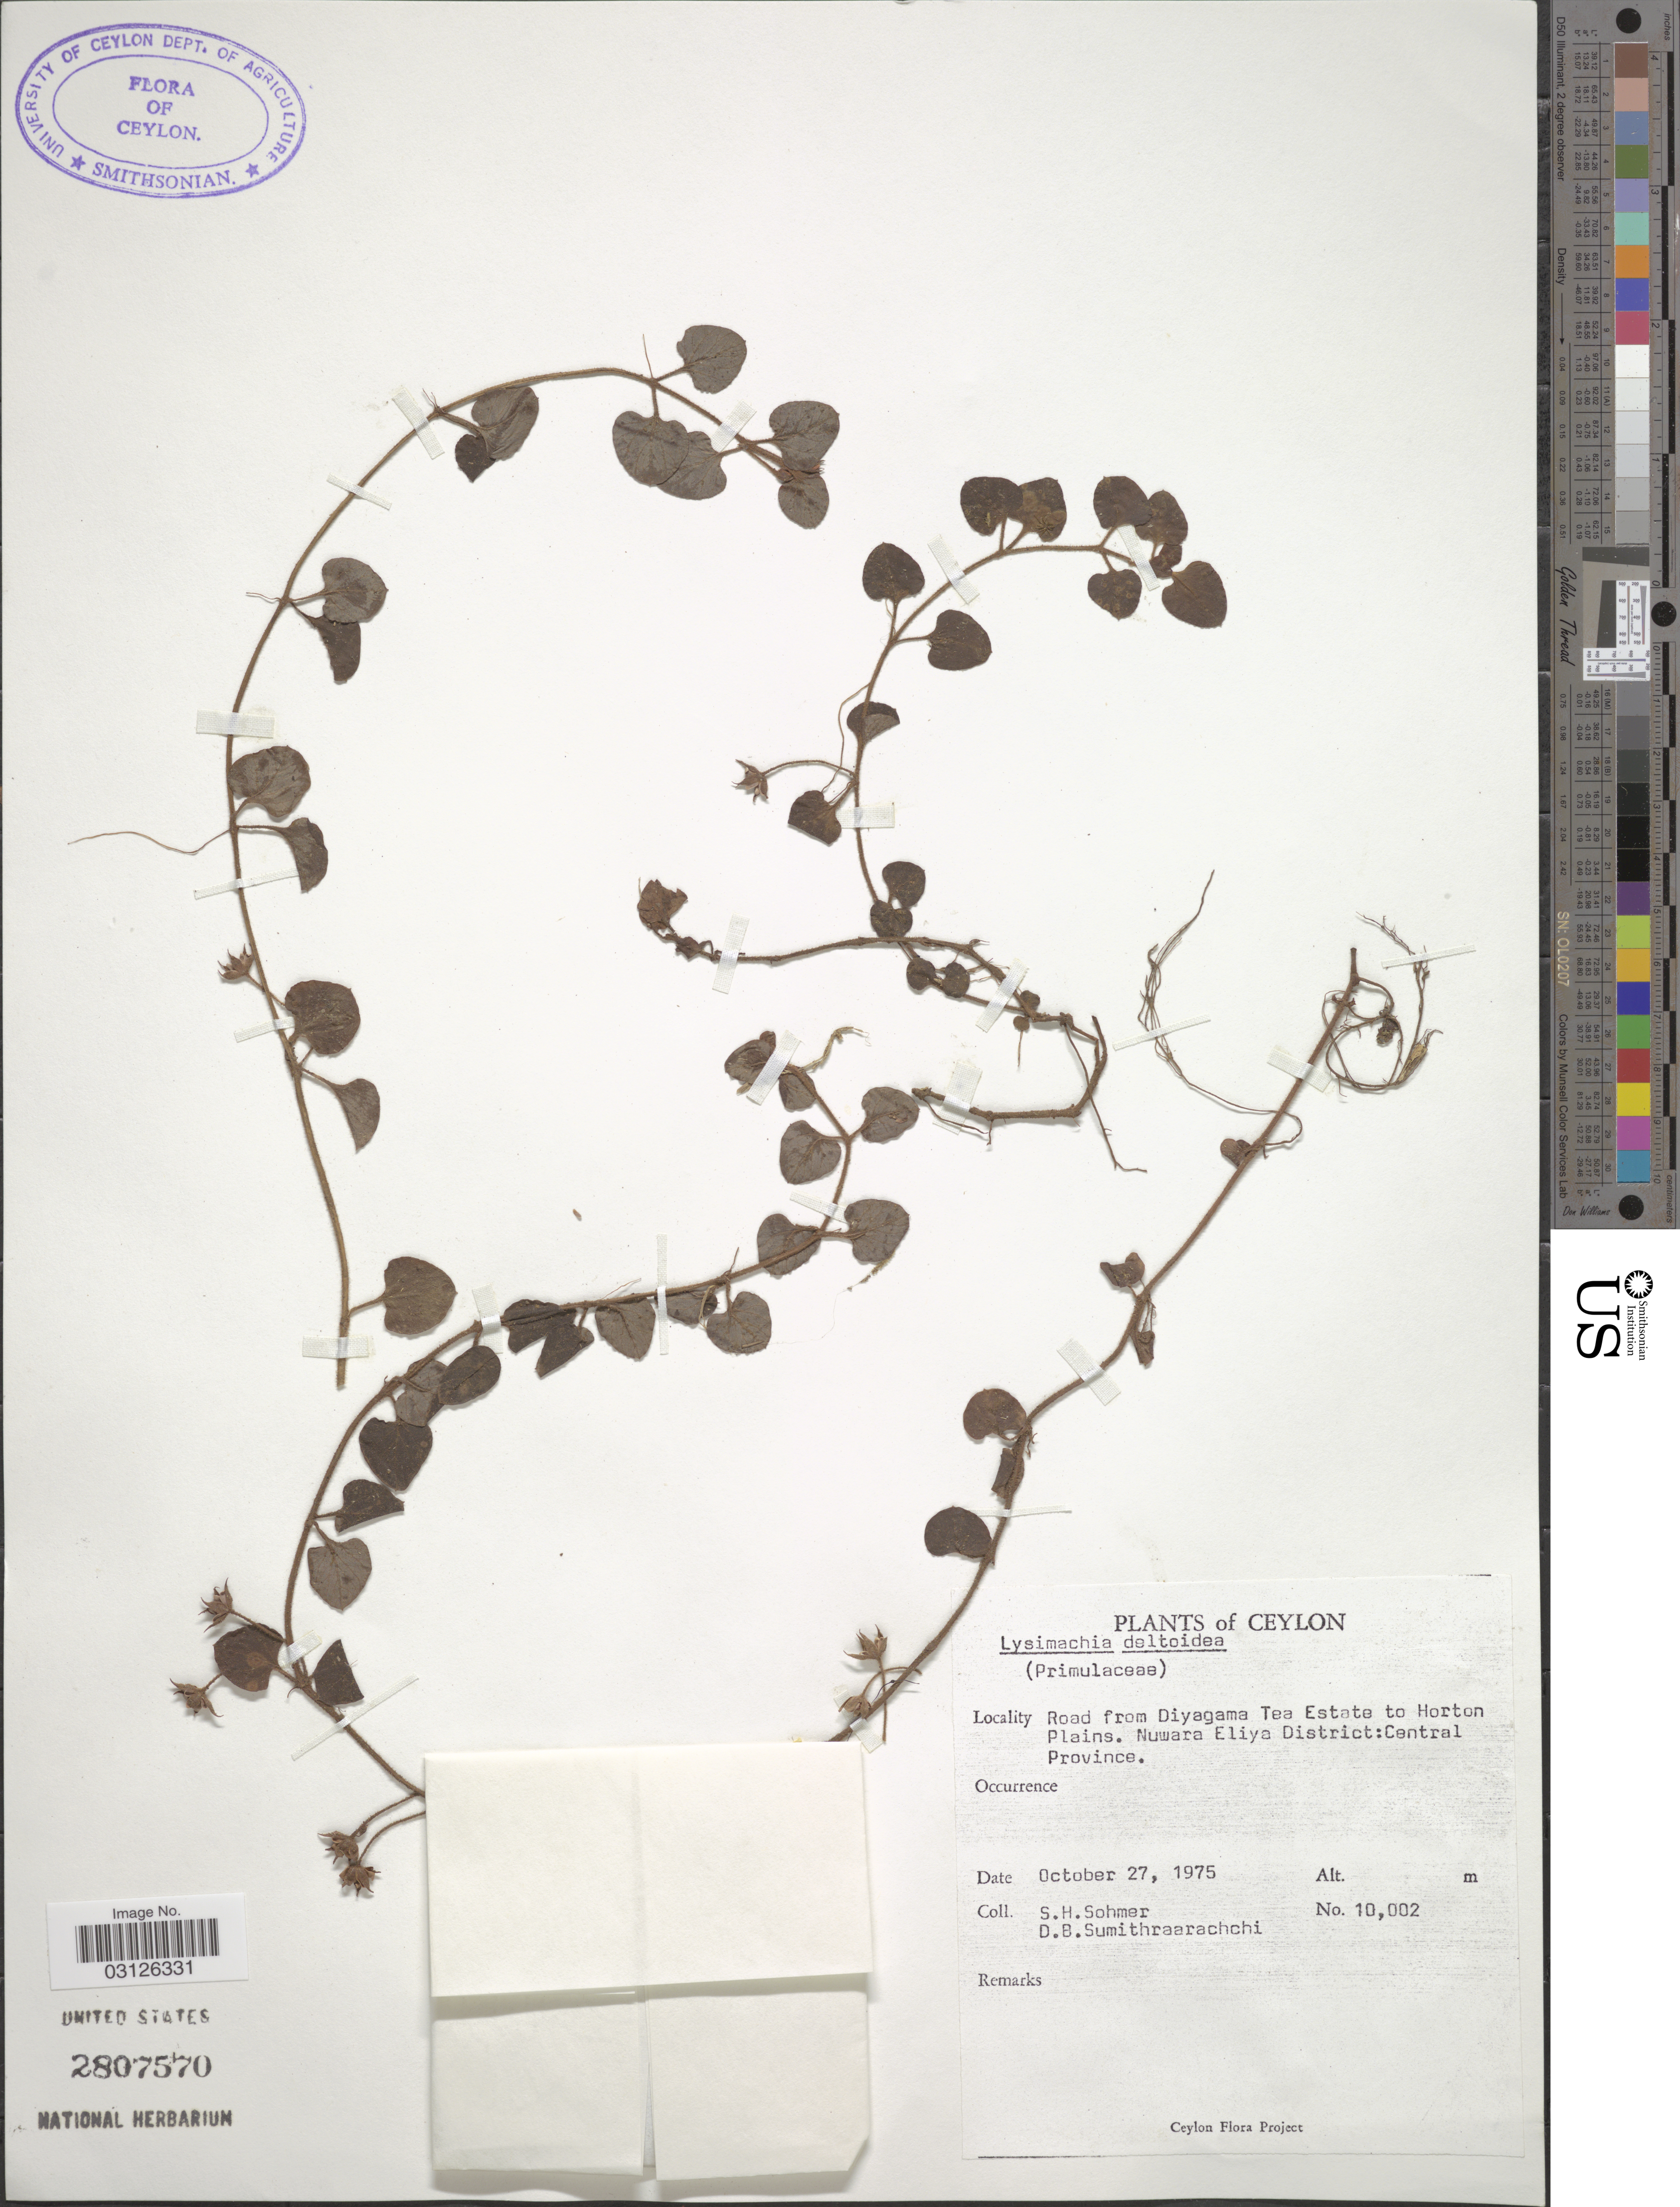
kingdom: Plantae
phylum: Tracheophyta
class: Magnoliopsida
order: Ericales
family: Primulaceae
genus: Lysimachia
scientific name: Lysimachia deltoidea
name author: Wight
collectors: S. H. Sohmer & D. B. Sumithraarachchi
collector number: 10002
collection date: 1975-10-27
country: Sri Lanka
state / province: Central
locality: Ceylon. Road from Diyagama Tea Estate to Horton Plains. Nuwara Eliya District.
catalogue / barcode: US 2807570